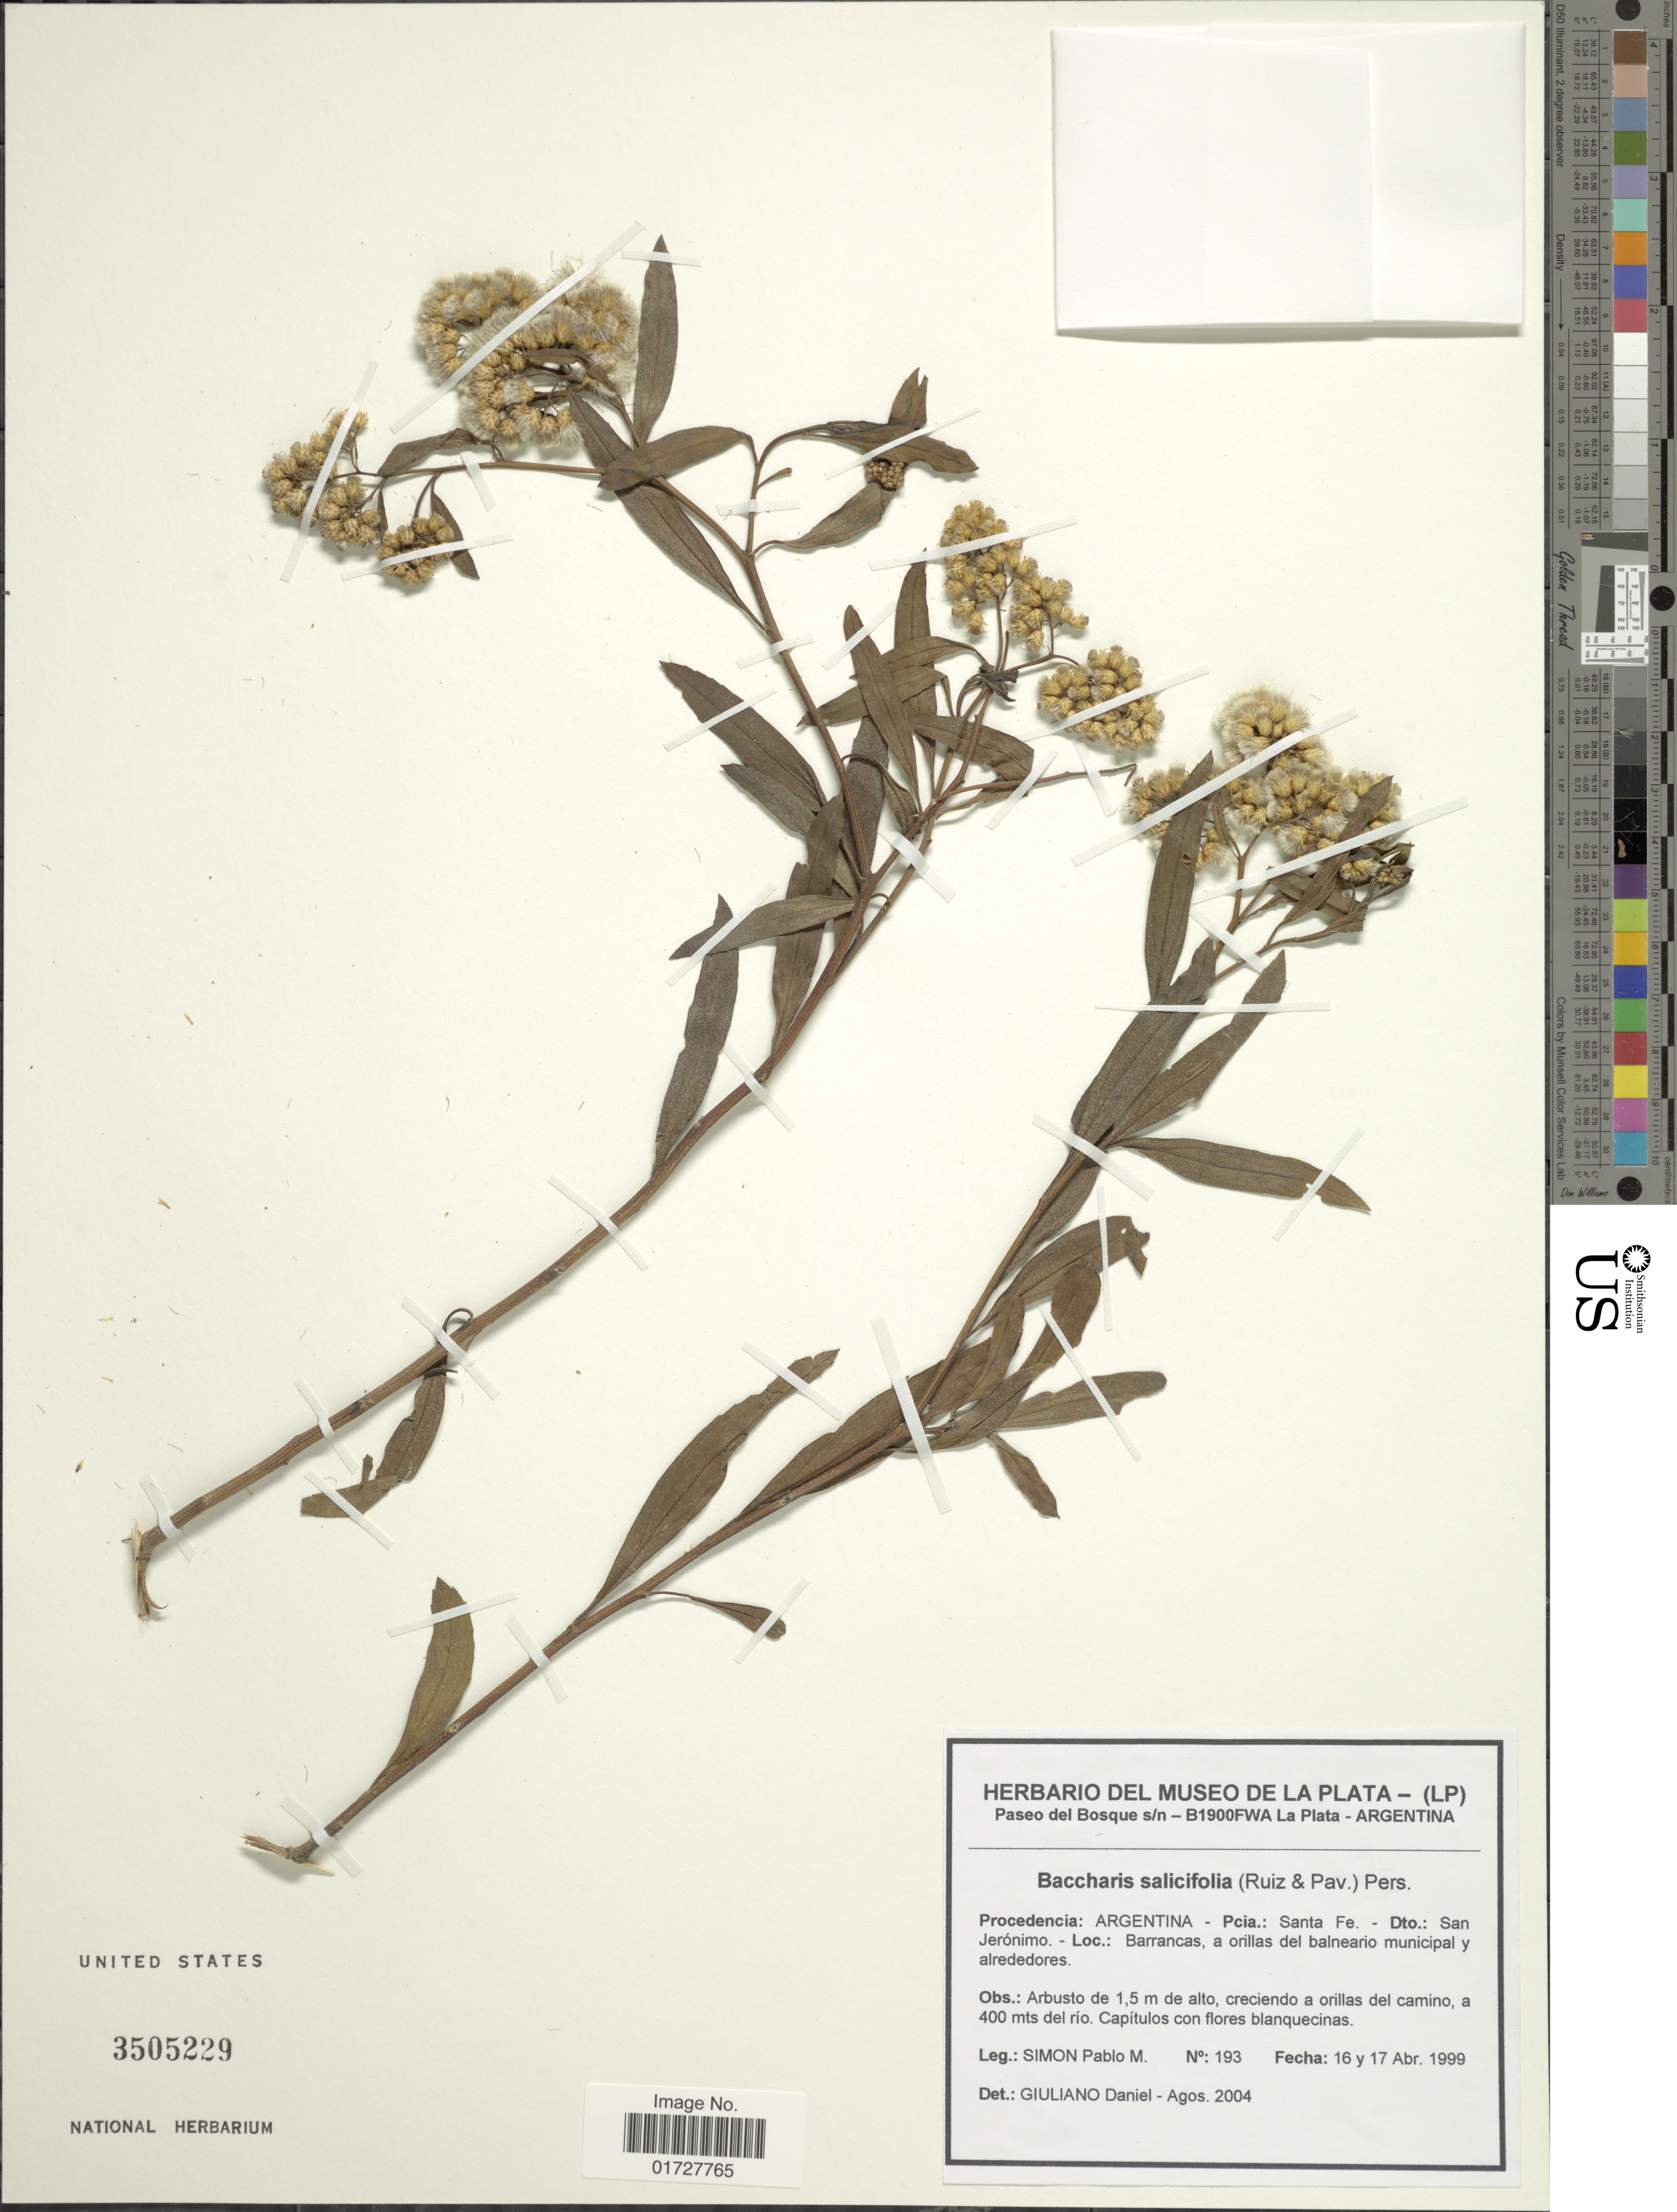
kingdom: Plantae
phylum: Tracheophyta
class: Magnoliopsida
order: Asterales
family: Asteraceae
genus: Baccharis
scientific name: Baccharis salicifolia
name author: (Ruiz & Pav.) Pers.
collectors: P. M. Simón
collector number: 193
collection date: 1999-04-16/1999-04-17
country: Argentina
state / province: Santa Fe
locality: Dto. San Jeronimo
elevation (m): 400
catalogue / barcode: US 3505229